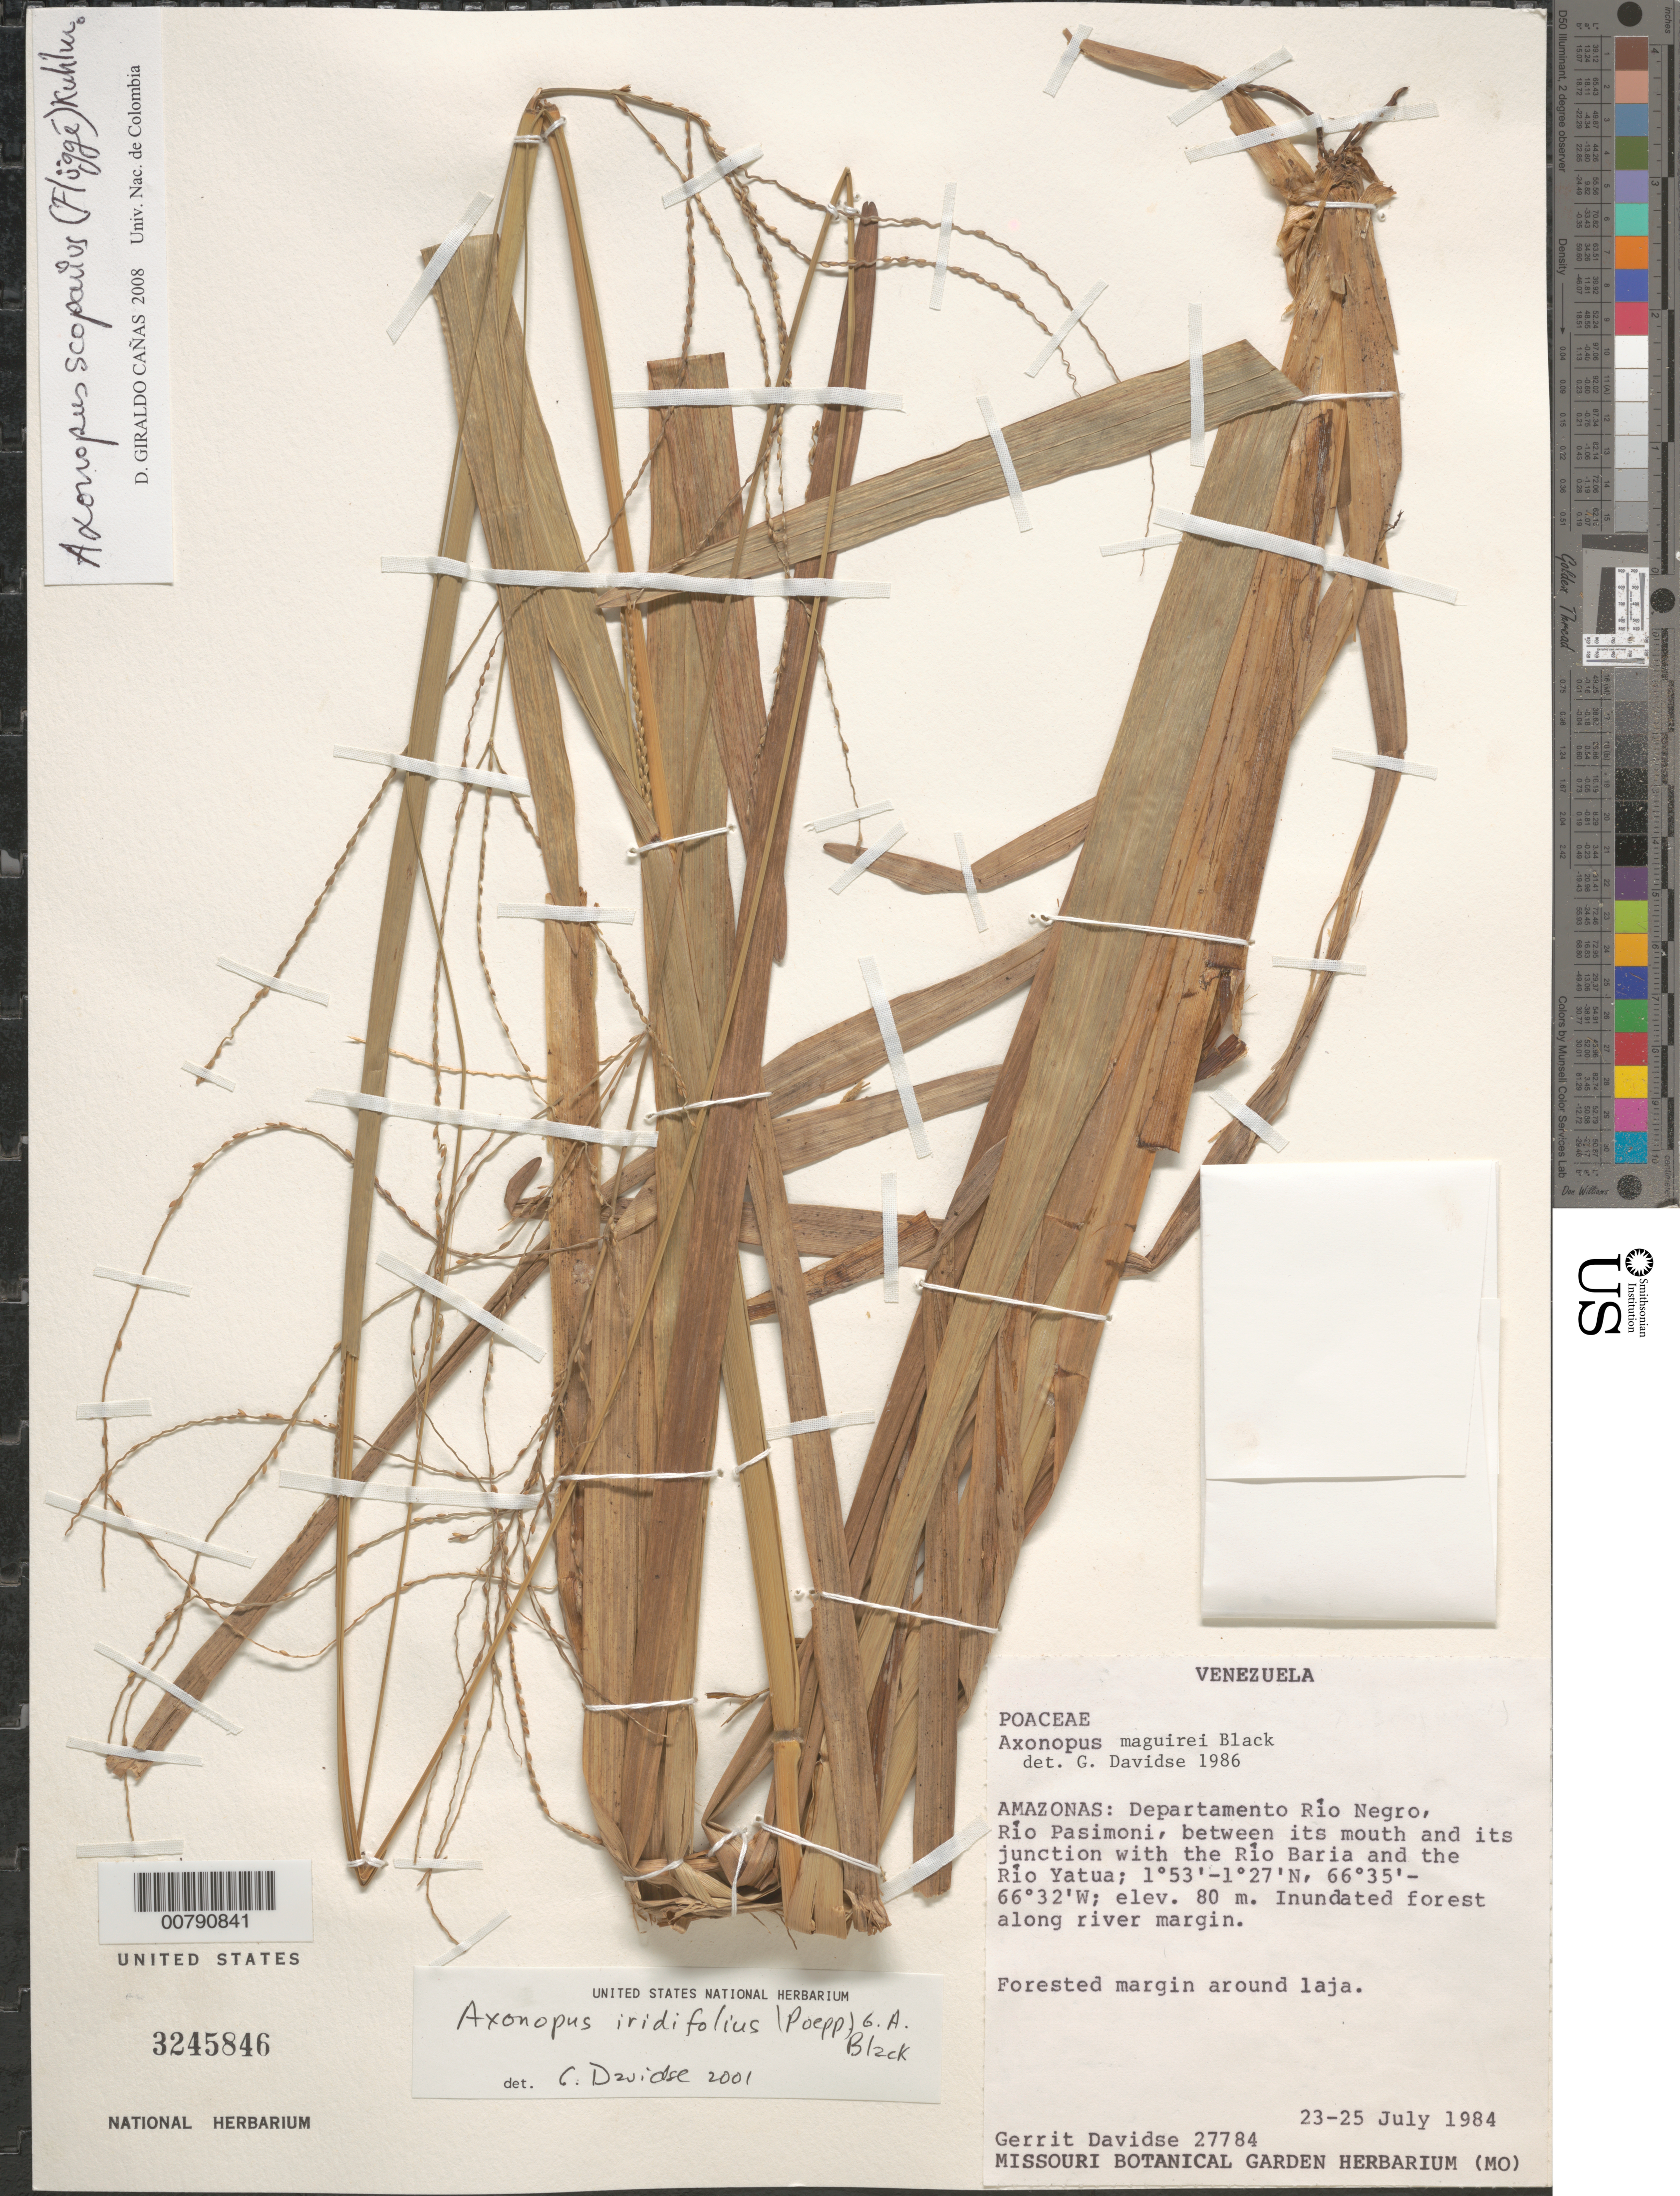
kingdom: Plantae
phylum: Tracheophyta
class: Liliopsida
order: Poales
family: Poaceae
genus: Axonopus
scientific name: Axonopus iridifolius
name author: (Poepp.) G.A. Black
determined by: Davidse, Gerrit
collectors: G. Davidse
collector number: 27784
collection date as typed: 23-Jul-84 to 25-Jul-84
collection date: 1984-07-23/1984-07-25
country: Venezuela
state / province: Amazonas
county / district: Río Negro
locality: Río Pasimoni, between mouth and junction with Río Baria and Río Yatua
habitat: Inundated forest along river margin. Forested margin around laja.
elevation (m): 80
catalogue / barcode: US 3245846